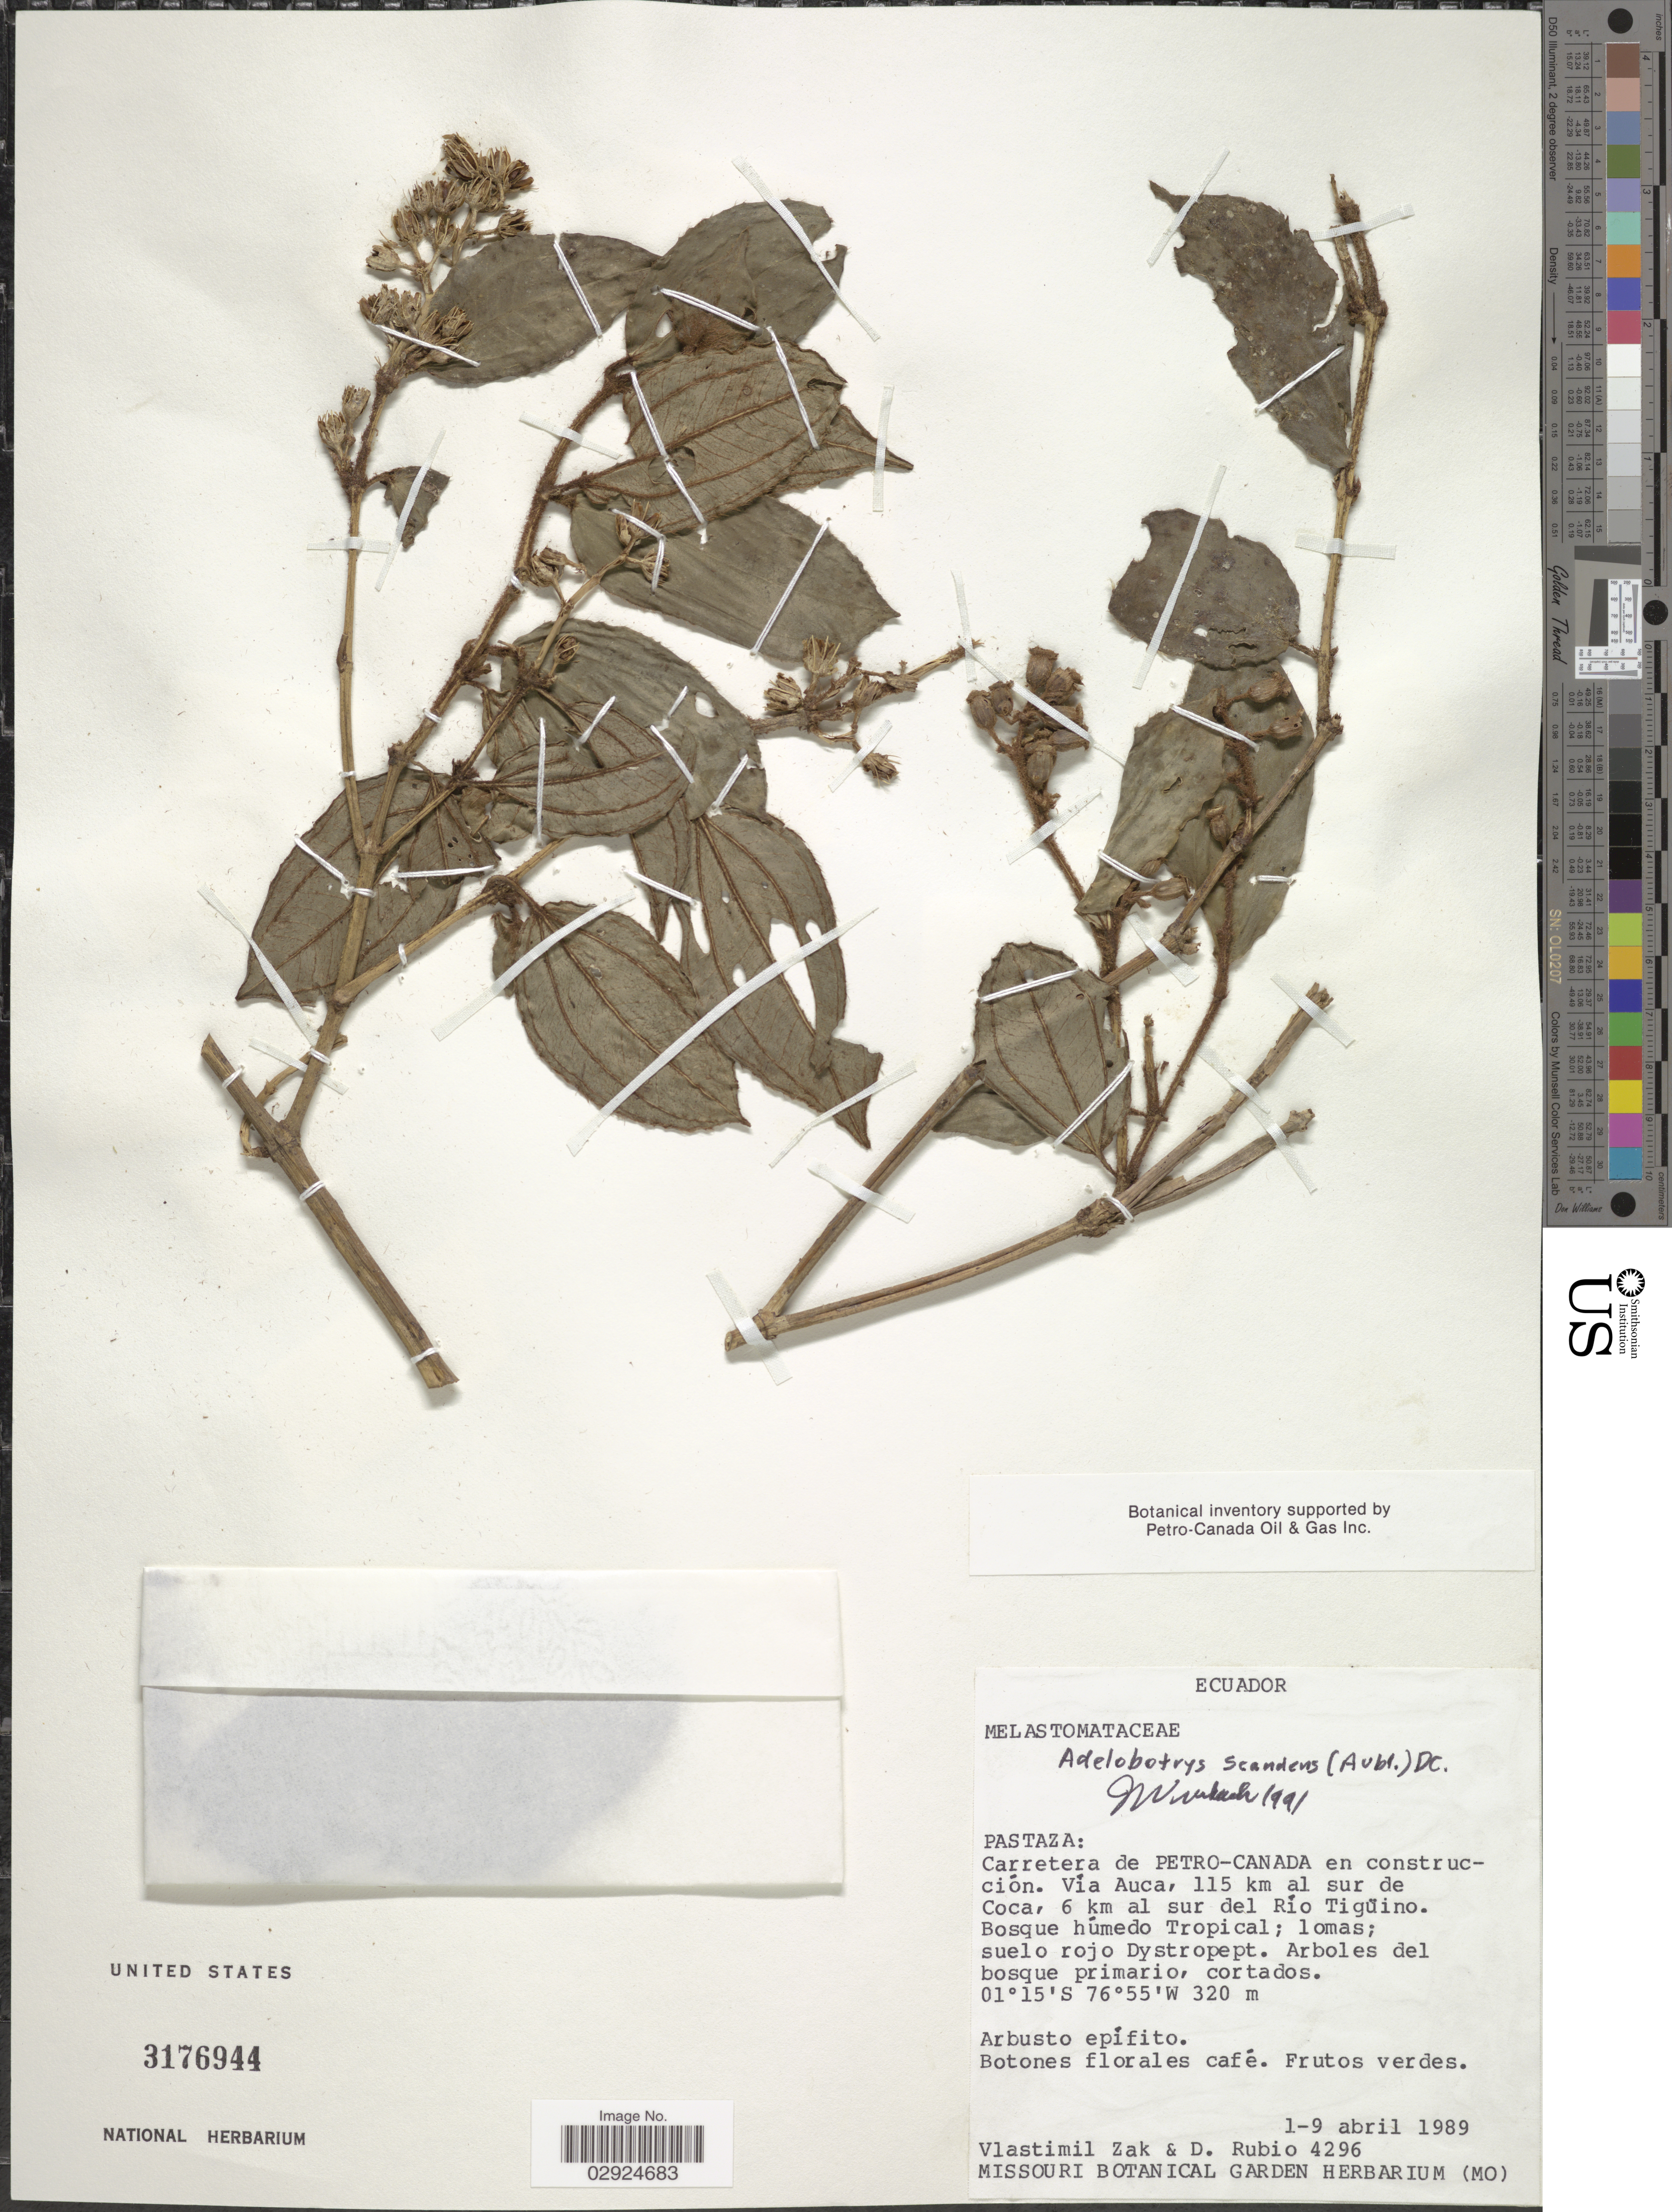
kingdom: Plantae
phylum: Tracheophyta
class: Magnoliopsida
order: Myrtales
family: Melastomataceae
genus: Adelobotrys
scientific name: Adelobotrys scandens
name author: (Aubl.) DC.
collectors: V. Zak & D. Rubio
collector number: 4296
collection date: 1989-04-01/1989-04-09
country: Ecuador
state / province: Pastaza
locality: Pastaza: Carretera de Petro-Canada en construcción. Vía Auca, 115 km al sur de Coca, 6 km al sur del Río Tigüino.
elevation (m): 320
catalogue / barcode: US 3176944